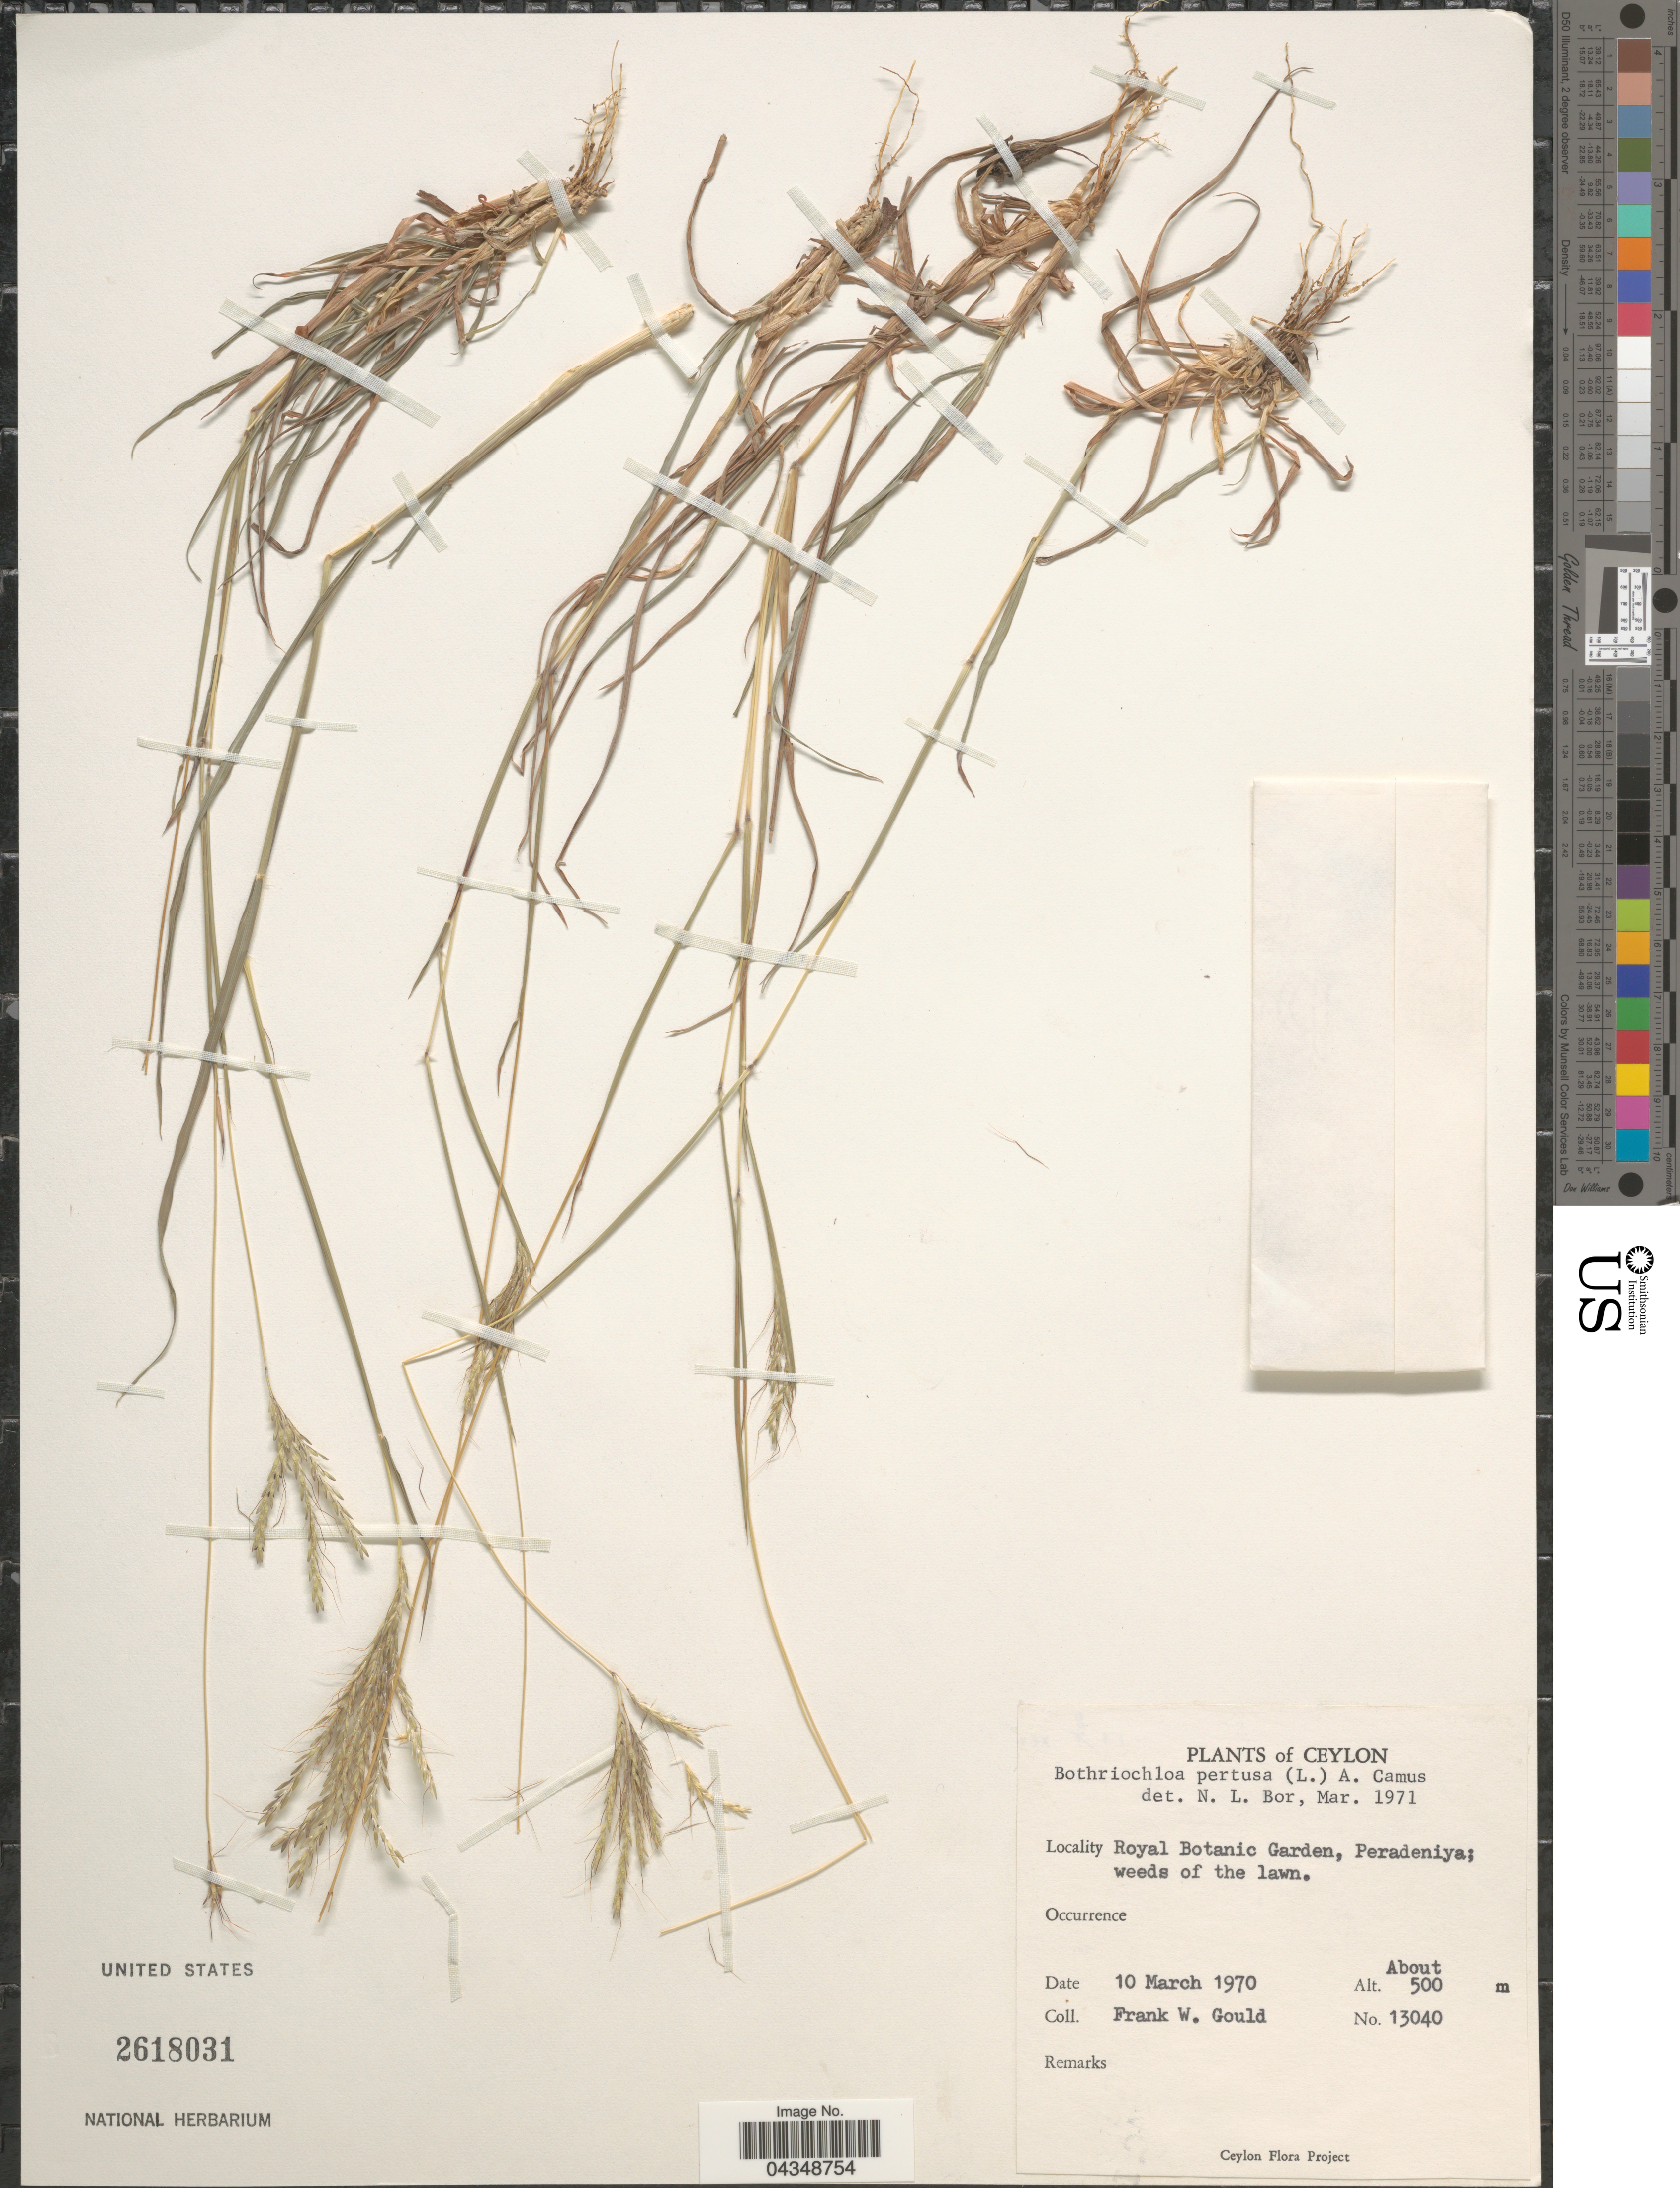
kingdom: Plantae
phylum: Tracheophyta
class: Liliopsida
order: Poales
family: Poaceae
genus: Bothriochloa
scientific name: Bothriochloa pertusa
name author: (L.) A. Camus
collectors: F. W. Gould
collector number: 13040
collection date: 1970-03-10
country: Sri Lanka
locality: Ceylon. Royal Botanic Garden, Peradeniya; weed of the lawn.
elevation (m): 500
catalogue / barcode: US 2618031